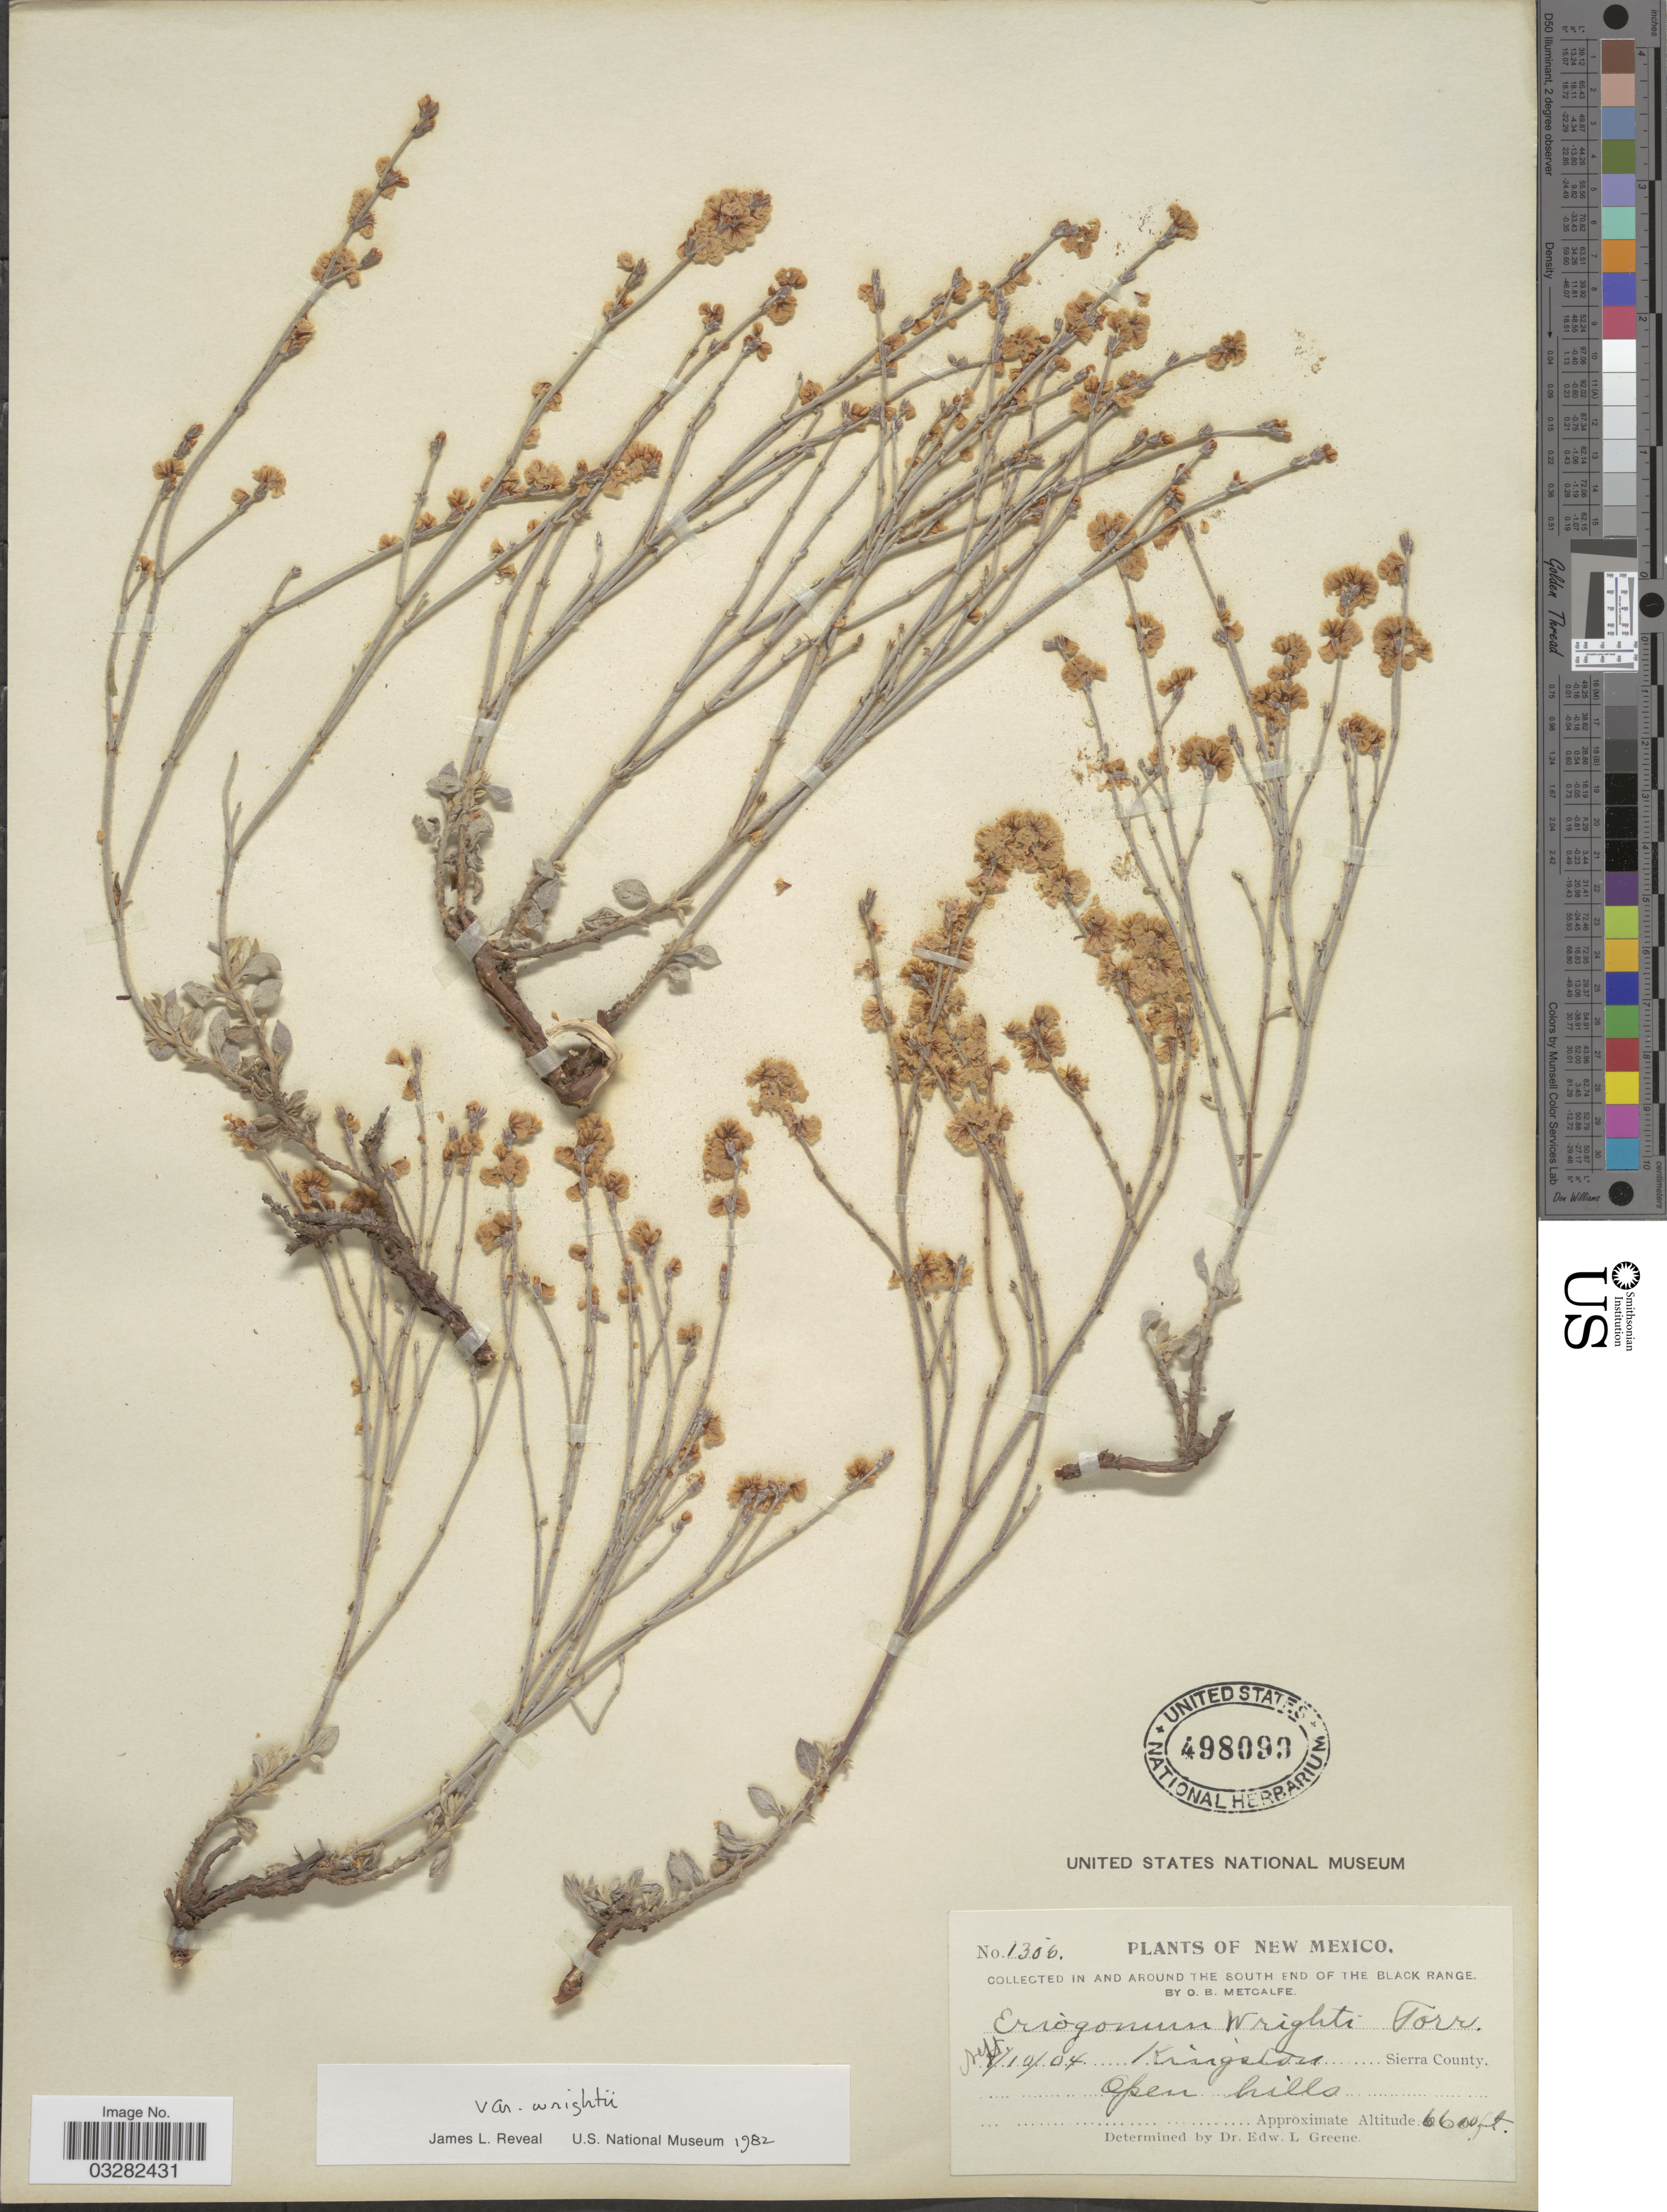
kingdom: Plantae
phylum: Tracheophyta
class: Magnoliopsida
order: Caryophyllales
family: Polygonaceae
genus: Eriogonum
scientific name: Eriogonum wrightii var. wrightii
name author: Torr. ex Benth.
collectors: O. B. Metcalfe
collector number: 1306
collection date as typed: Transcribed d/m/y: 10/9/4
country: United States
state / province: New Mexico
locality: In and around the south end of the Black Range. Kingston, Sierra County.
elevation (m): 2012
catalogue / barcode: US 498099